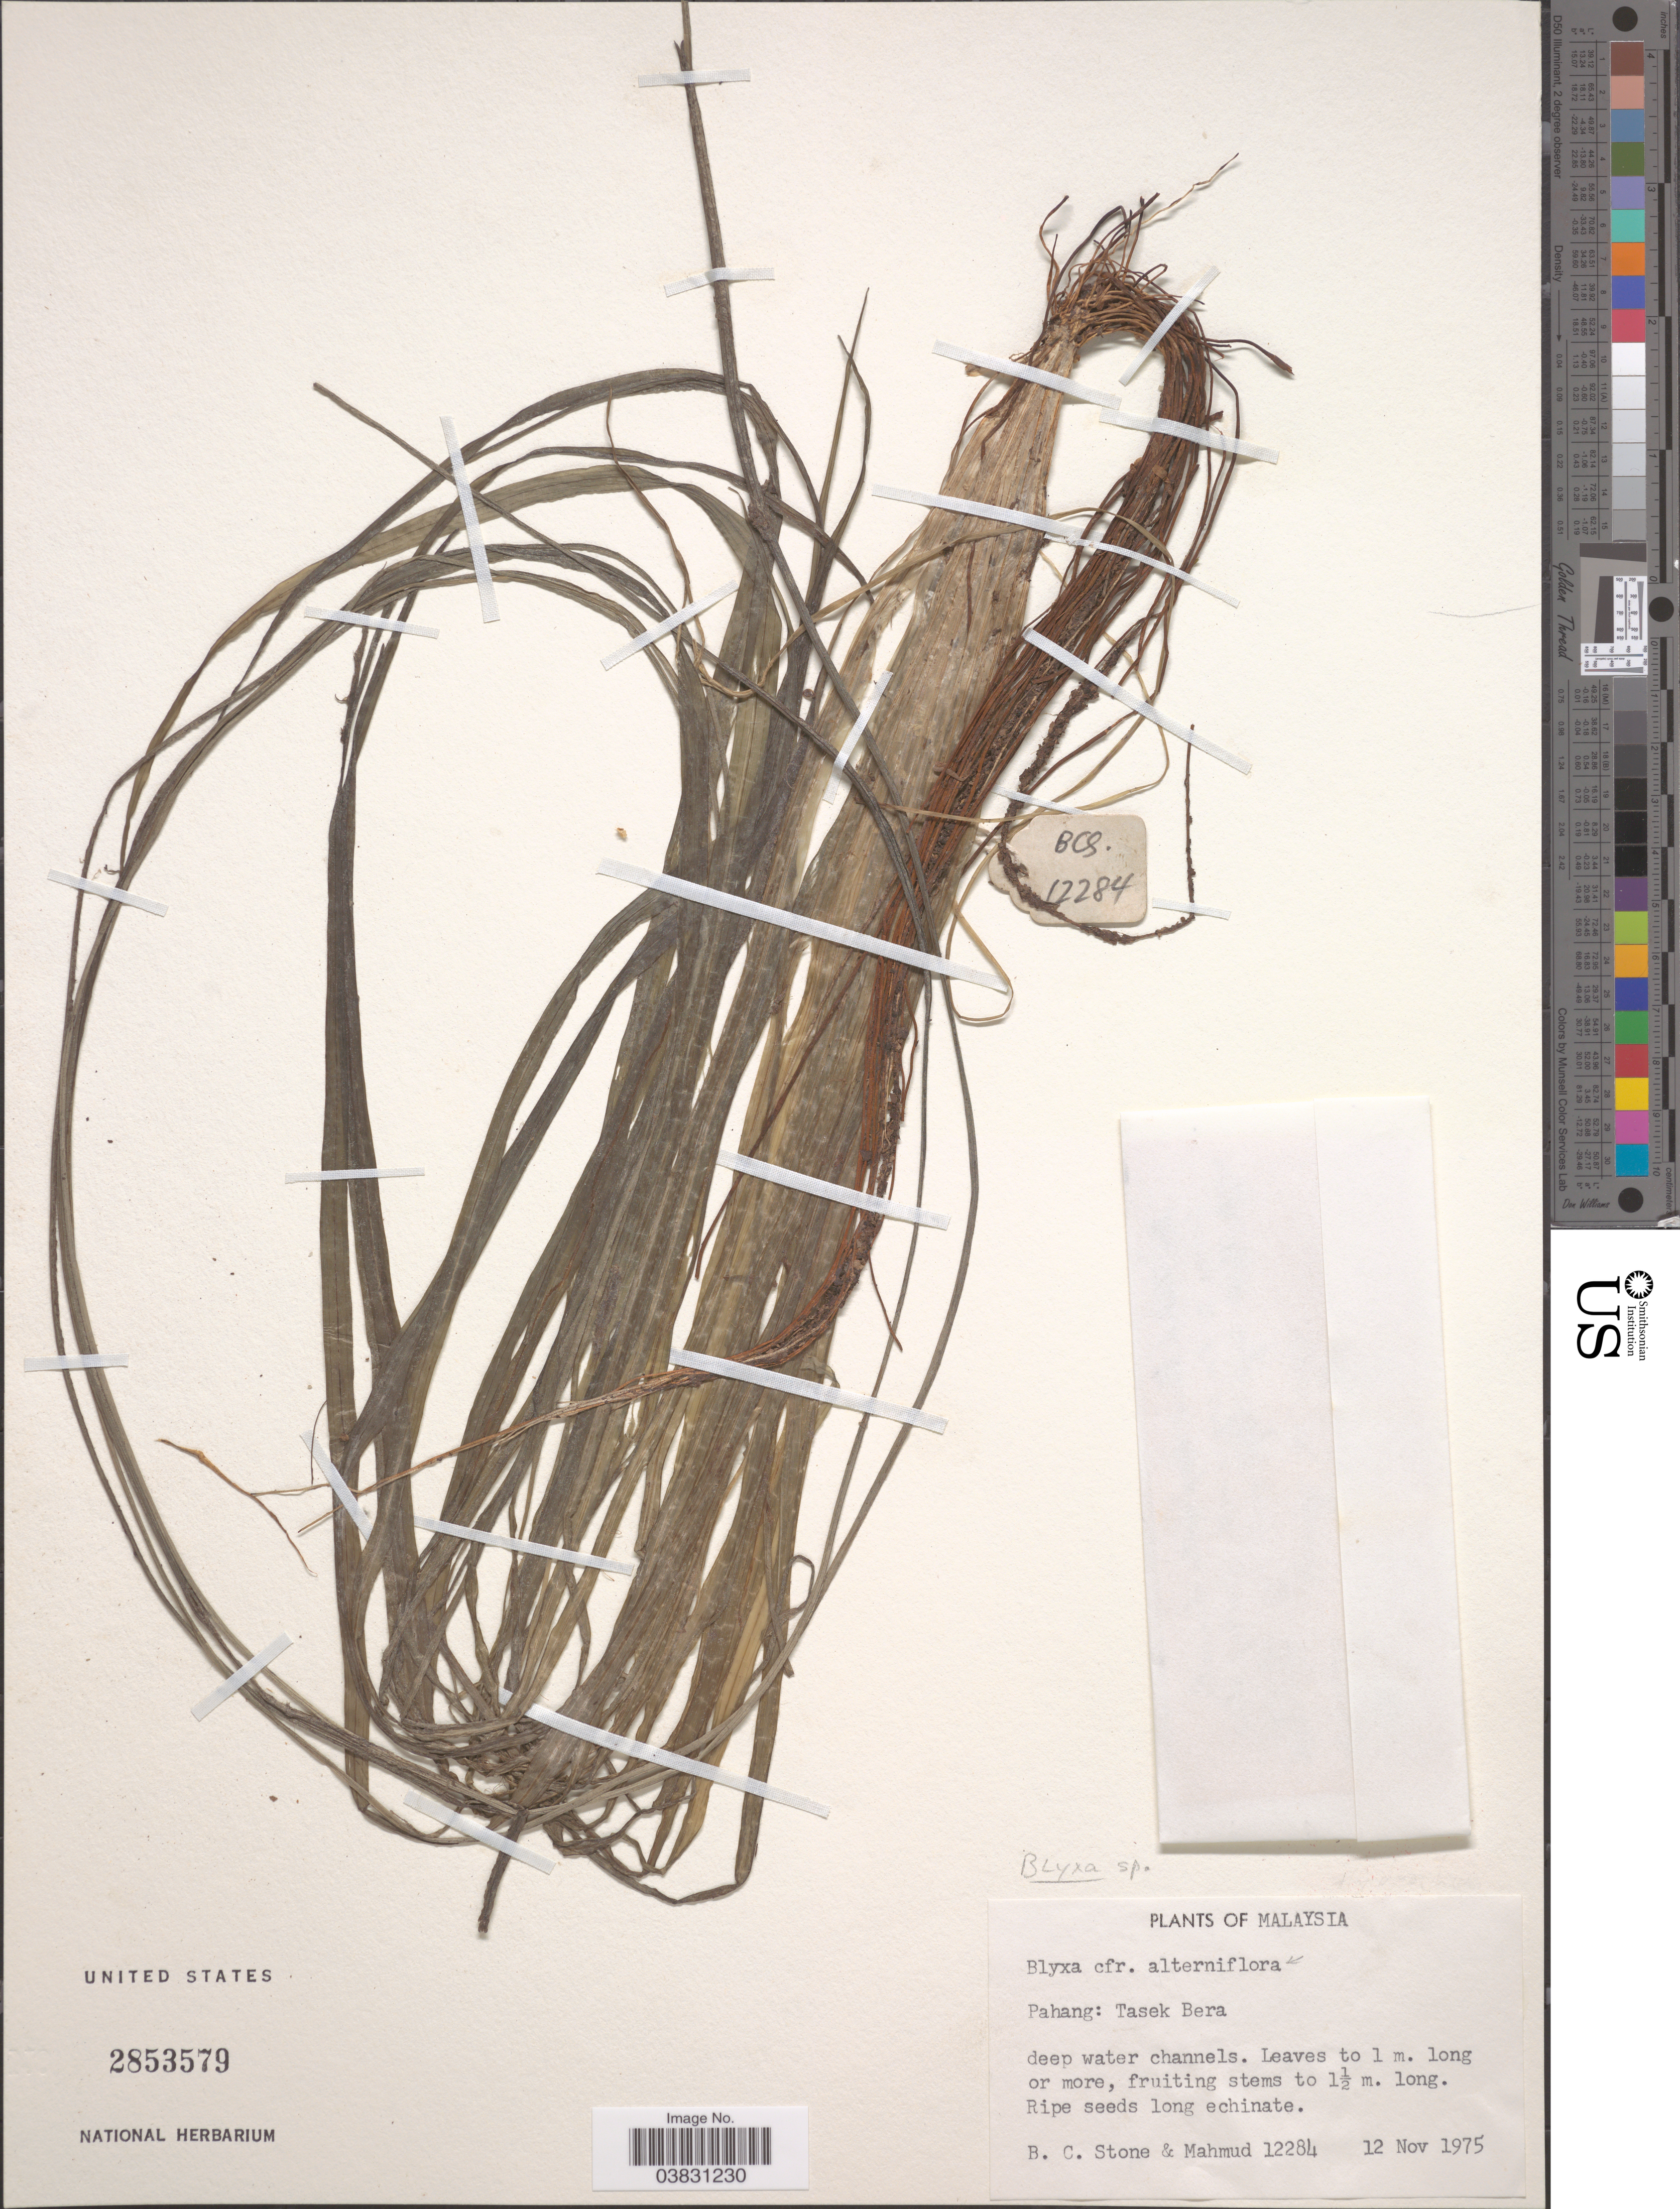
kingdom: Plantae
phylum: Tracheophyta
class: Liliopsida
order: Alismatales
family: Hydrocharitaceae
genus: Blyxa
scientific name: Blyxa sp.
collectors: B. C. Stone & -. Mahmud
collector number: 12284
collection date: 1975-11-12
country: Malaysia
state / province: Pahang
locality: Tasek Bera.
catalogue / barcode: US 2853579